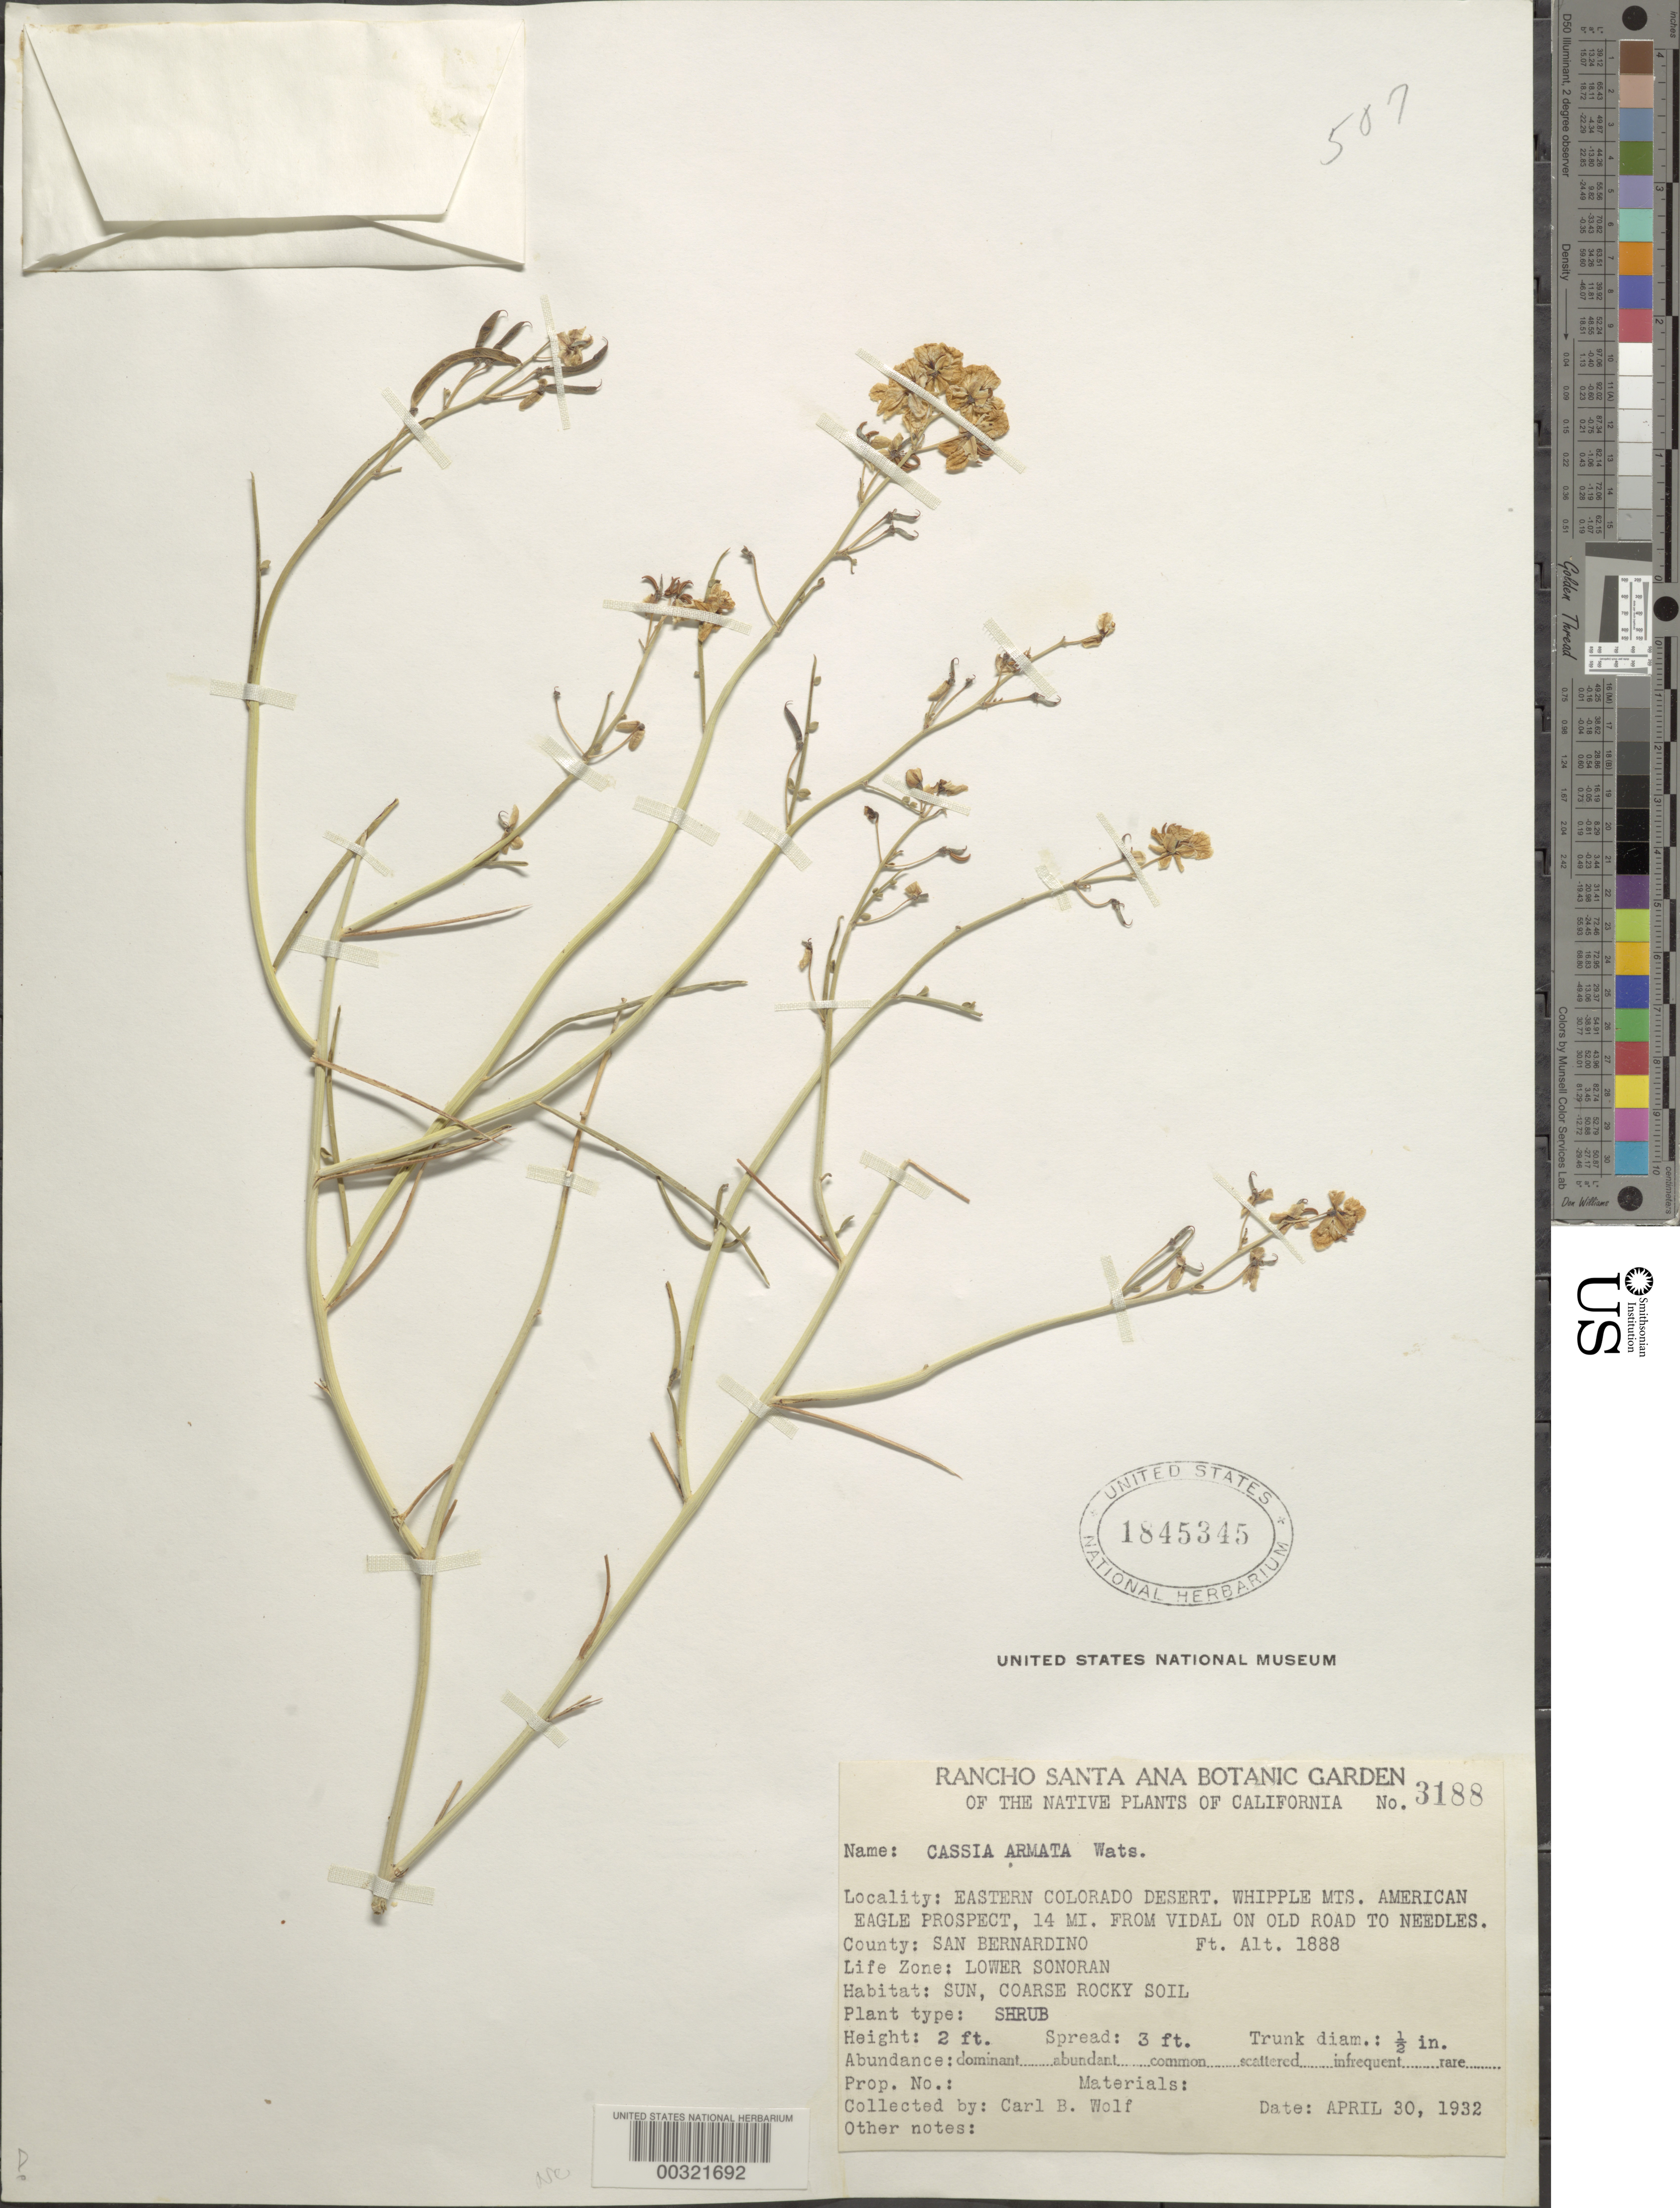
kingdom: Plantae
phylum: Tracheophyta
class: Magnoliopsida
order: Fabales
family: Fabaceae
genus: Senna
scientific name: Senna armata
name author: (S. Watson) H.S. Irwin & Barneby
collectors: C. B. Wolf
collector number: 3188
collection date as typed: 30 Apr 1932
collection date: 1932-04-30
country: United States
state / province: California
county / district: San Bernardino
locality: Eastern colorado desert, whipple mts., american eagle prospect, 14 mi from vidal on old road to needles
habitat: Sun, coarse rocky soil; lower sonoran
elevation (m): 575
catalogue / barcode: US 1845345